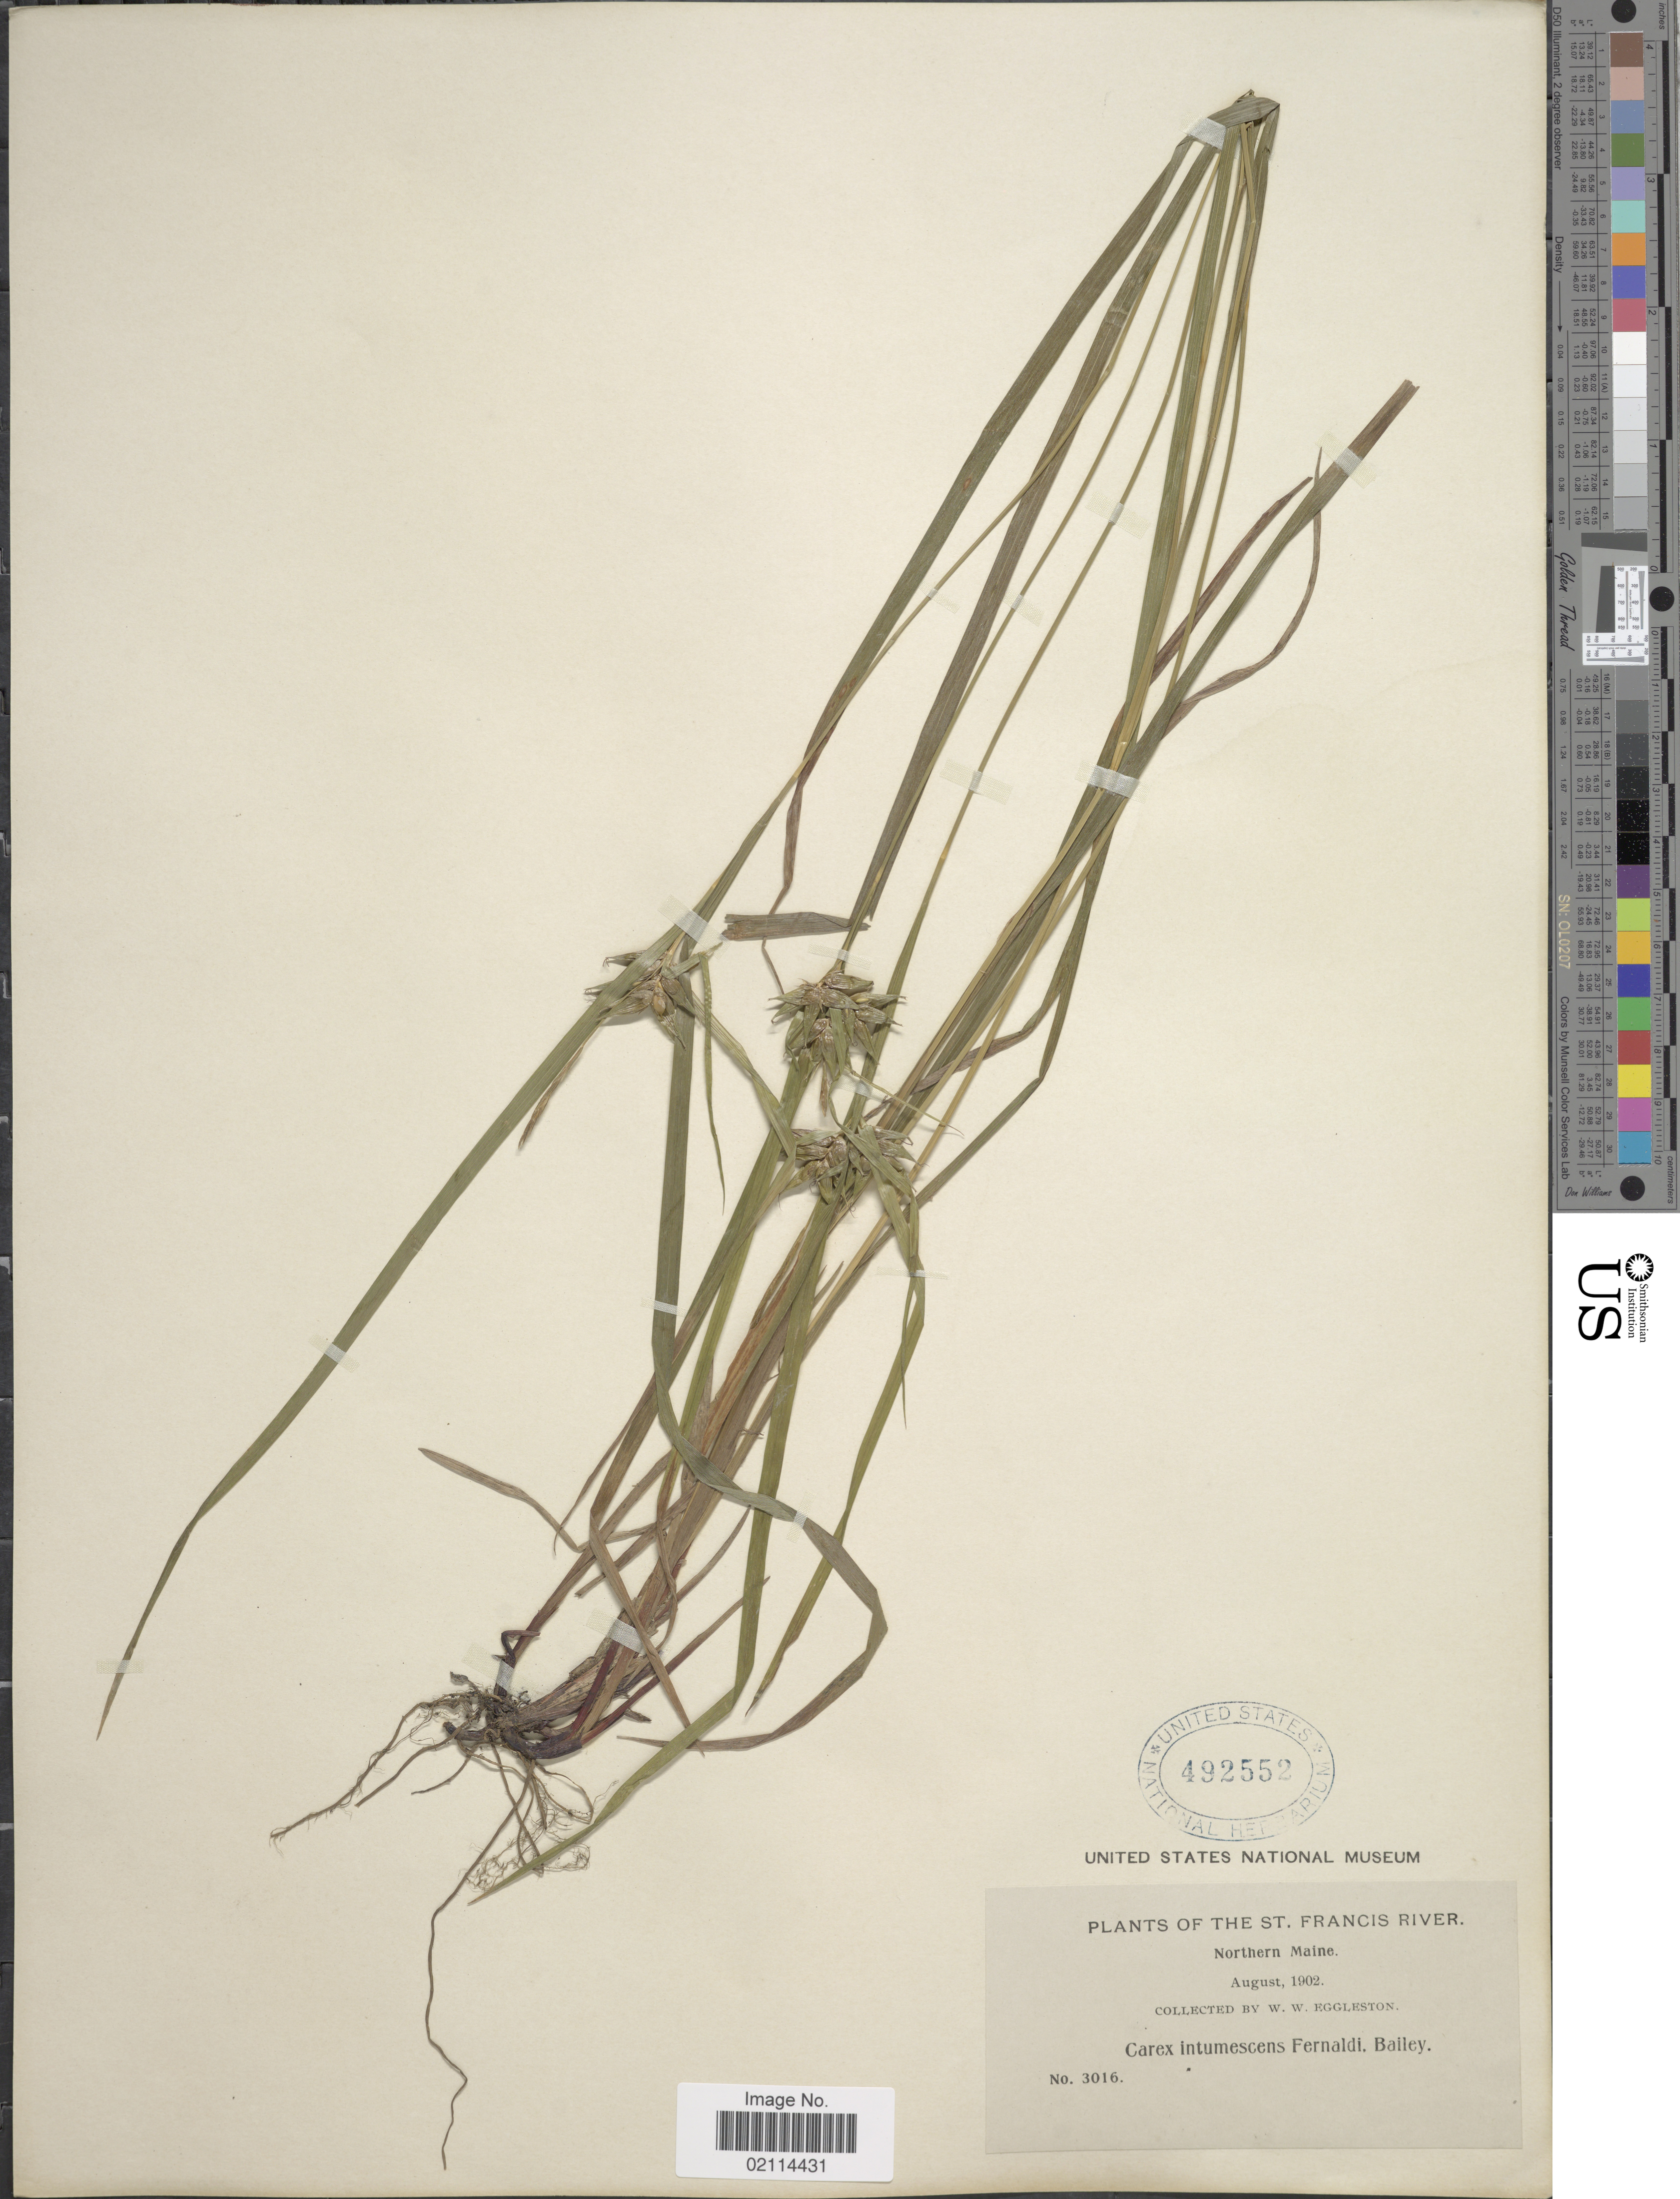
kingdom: Plantae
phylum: Tracheophyta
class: Liliopsida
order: Poales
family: Cyperaceae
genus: Carex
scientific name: Carex intumescens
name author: Rudge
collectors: W. W. Eggleston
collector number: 3016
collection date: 1902-08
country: United States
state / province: Maine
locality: The St. Francis River, Northern Maine.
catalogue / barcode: US 492552